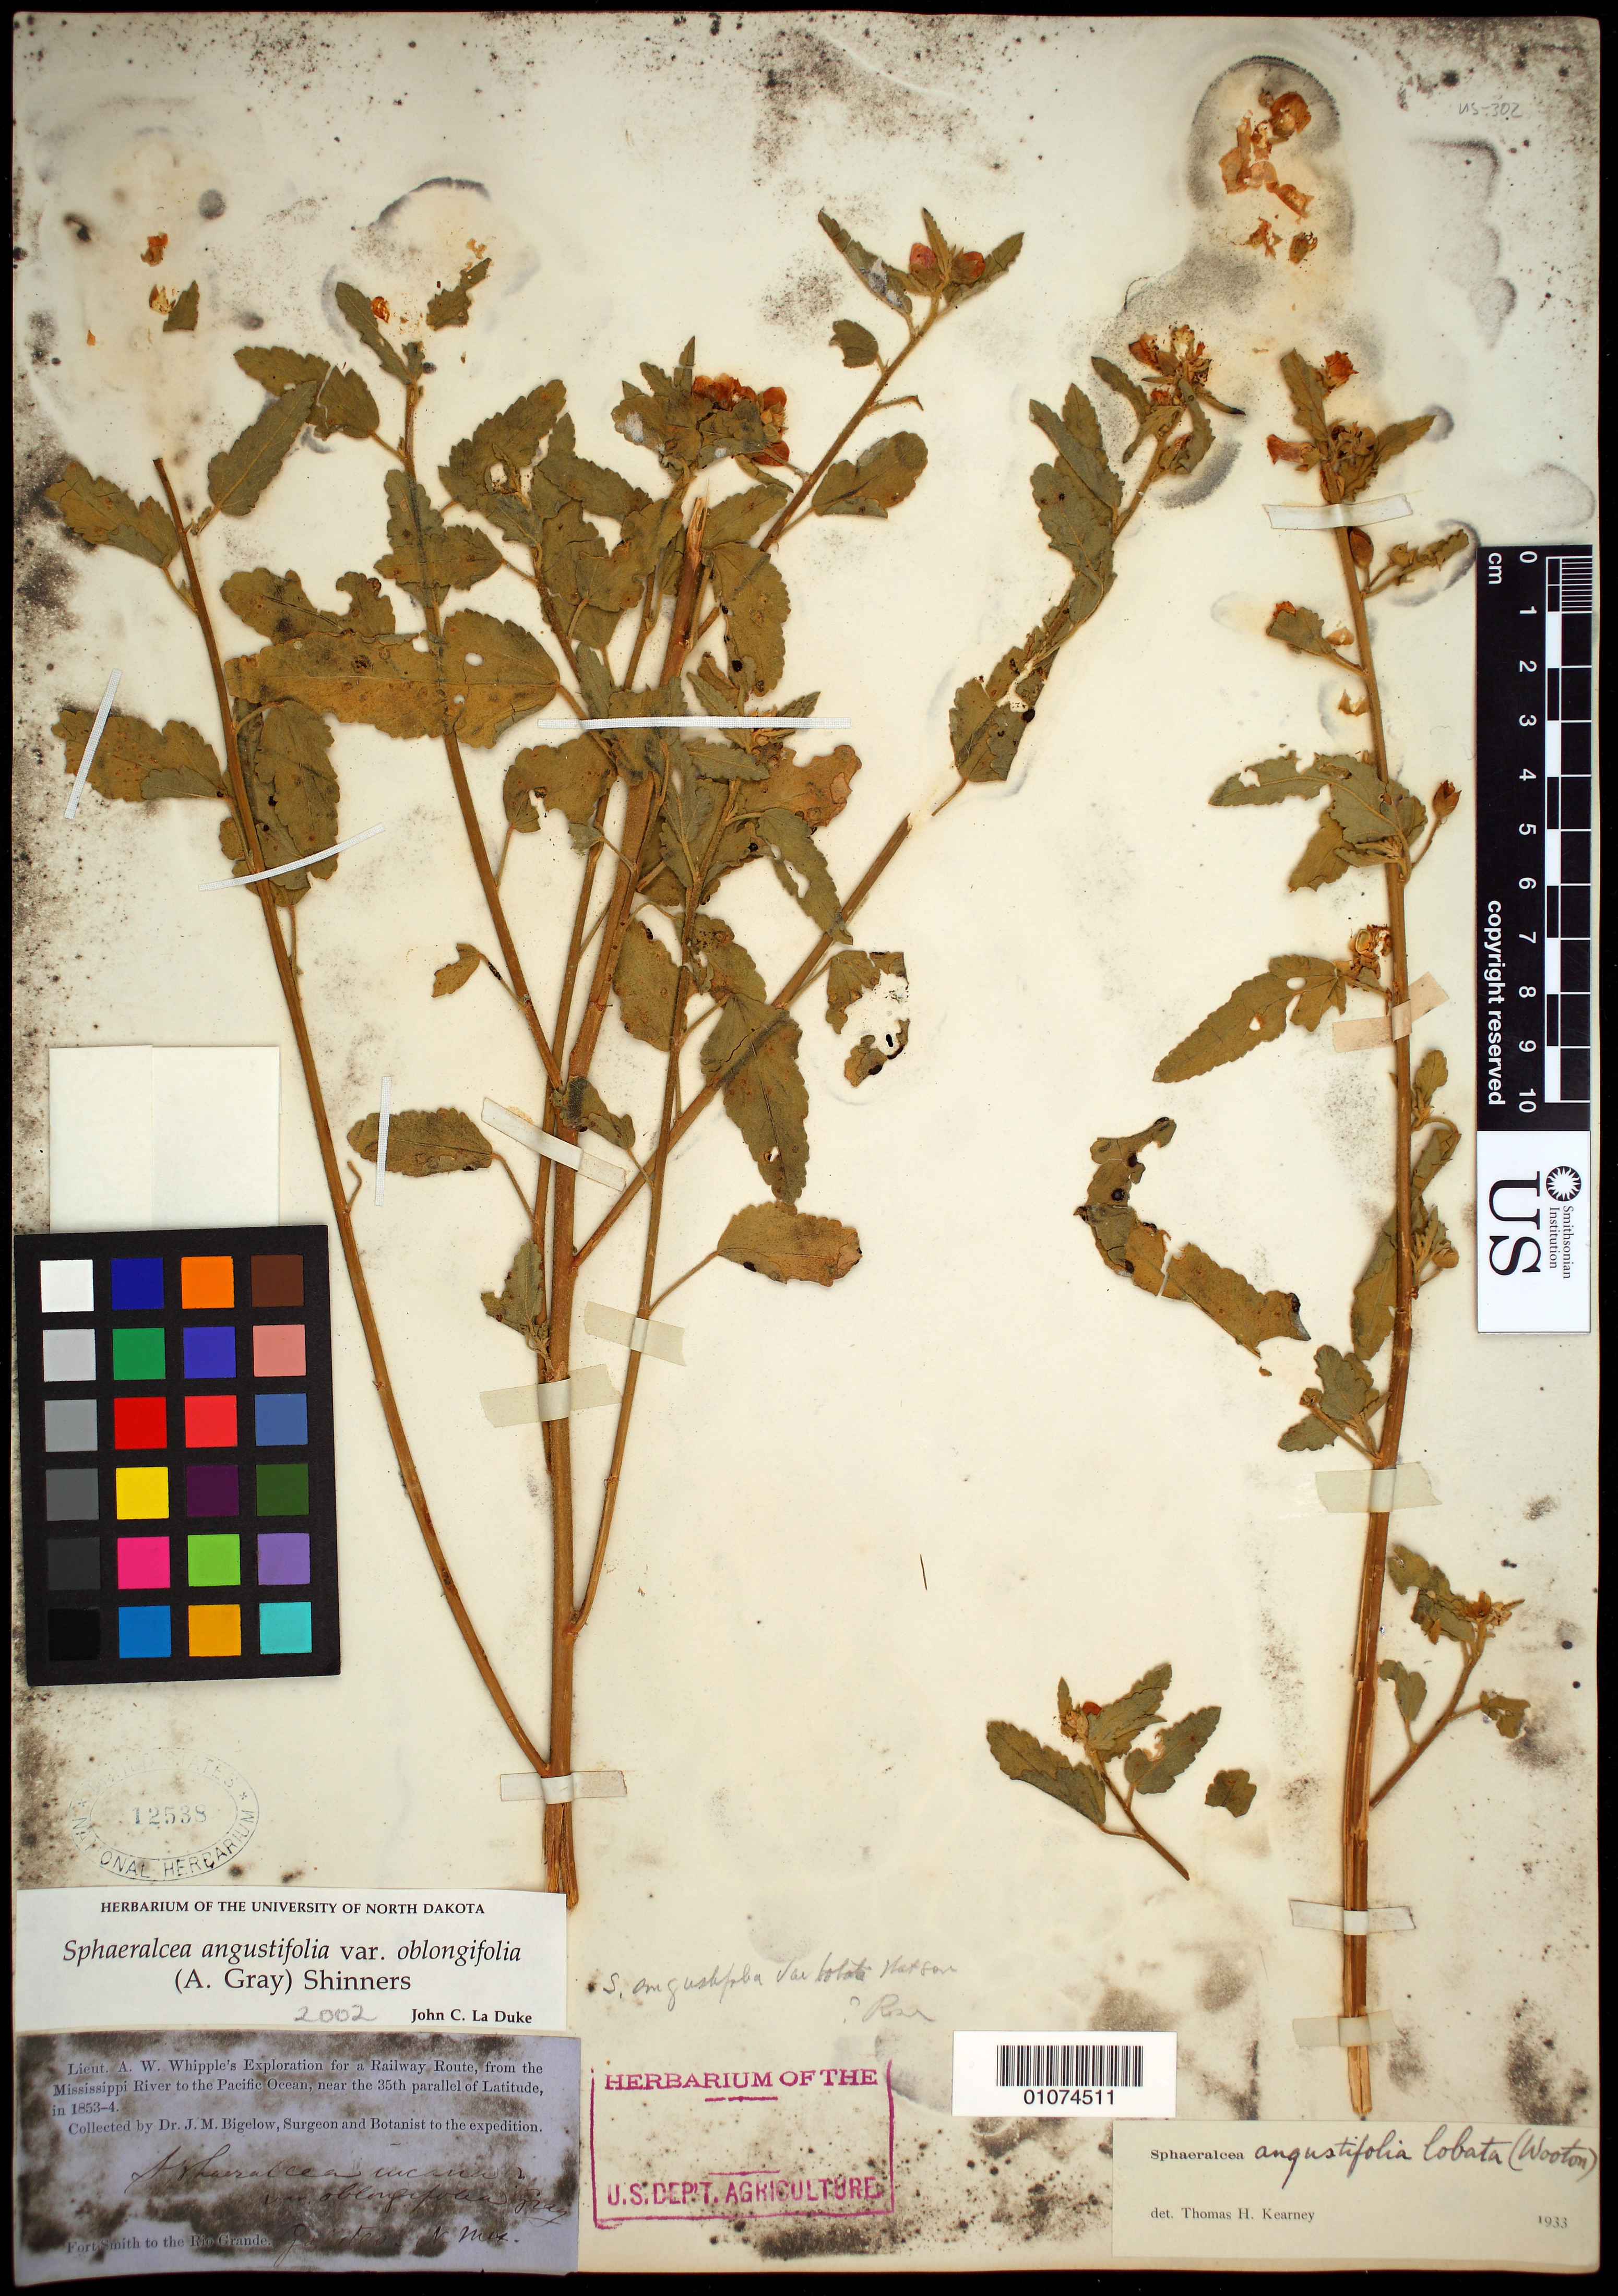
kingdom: Plantae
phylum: Tracheophyta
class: Magnoliopsida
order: Malvales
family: Malvaceae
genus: Sphaeralcea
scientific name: Sphaeralcea angustifolia var. oblongifolia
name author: (A. Gray) Shinners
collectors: J. M. Bigelow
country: United States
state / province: New Mexico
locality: From the Mississippi River to the Pacific Ocean, near the 35th parallel of latitude, Fort Smith to Rio Grande, Galisteo.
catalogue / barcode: US 12538